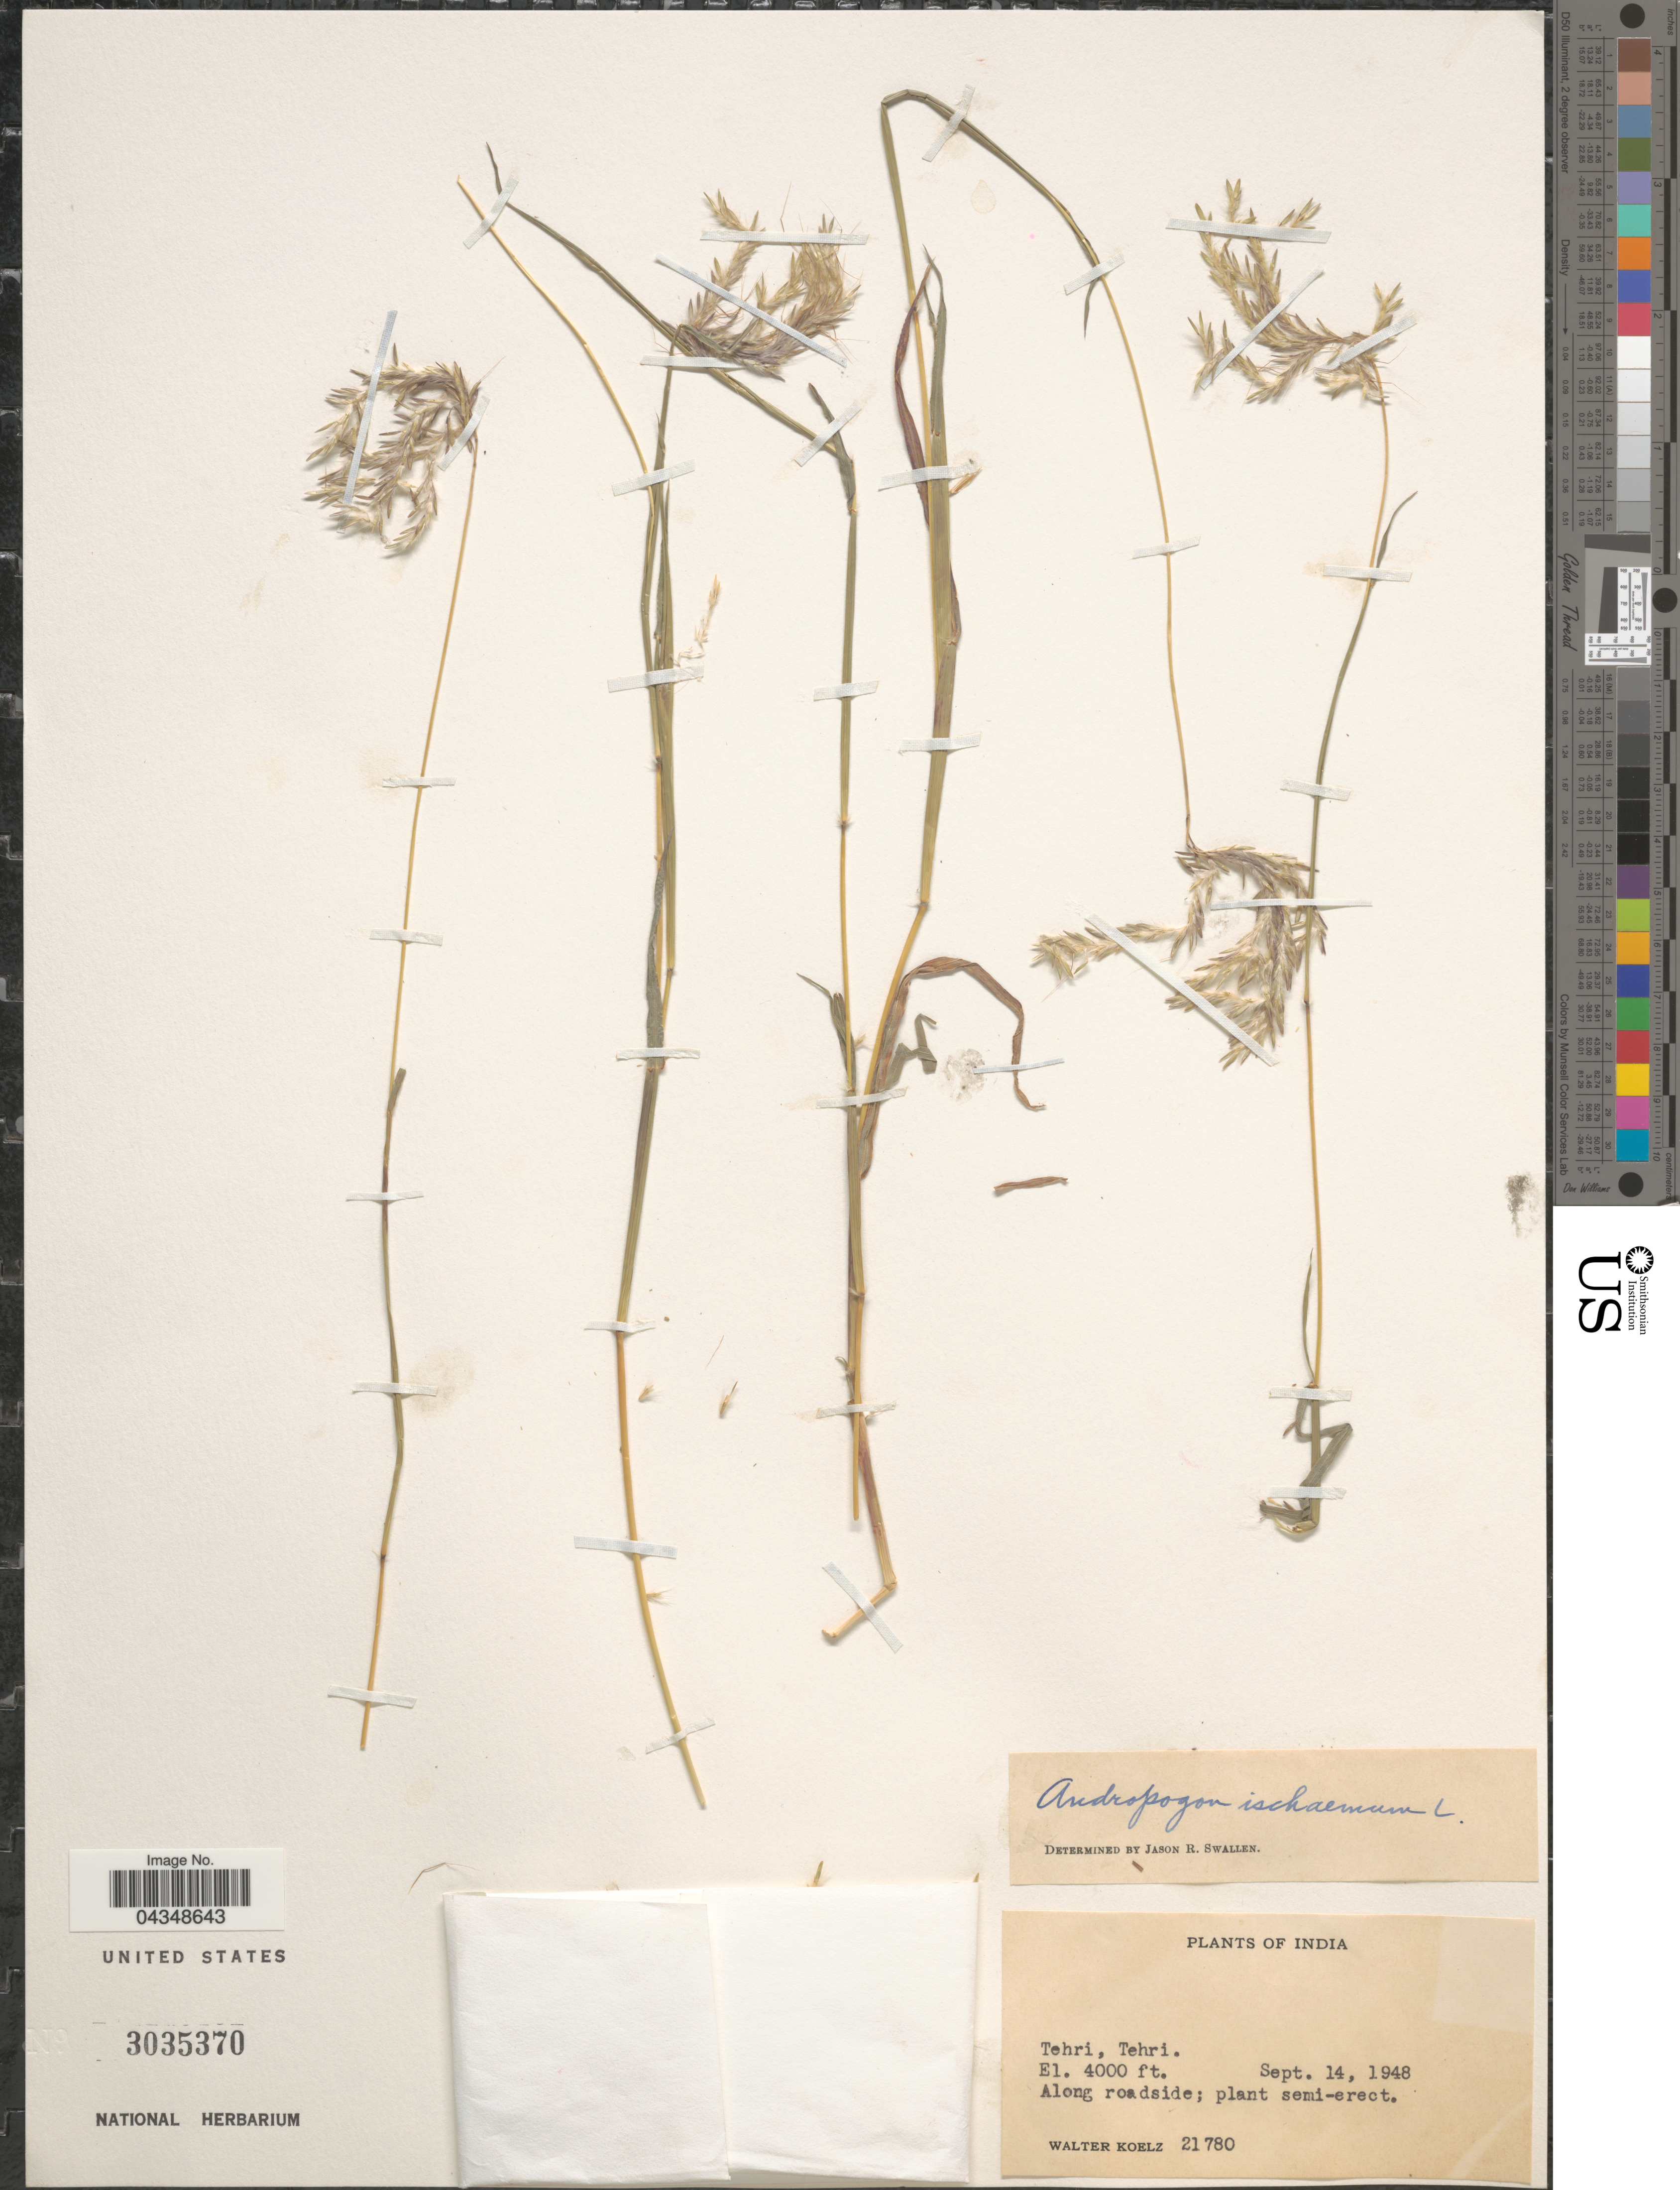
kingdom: Plantae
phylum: Tracheophyta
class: Liliopsida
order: Poales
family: Poaceae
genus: Bothriochloa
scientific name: Bothriochloa ischaemum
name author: (L.) Keng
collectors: W. N. Koelz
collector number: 21780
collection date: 1948-09-14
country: India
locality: Tehri, Tehri.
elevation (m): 1219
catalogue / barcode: US 3035370